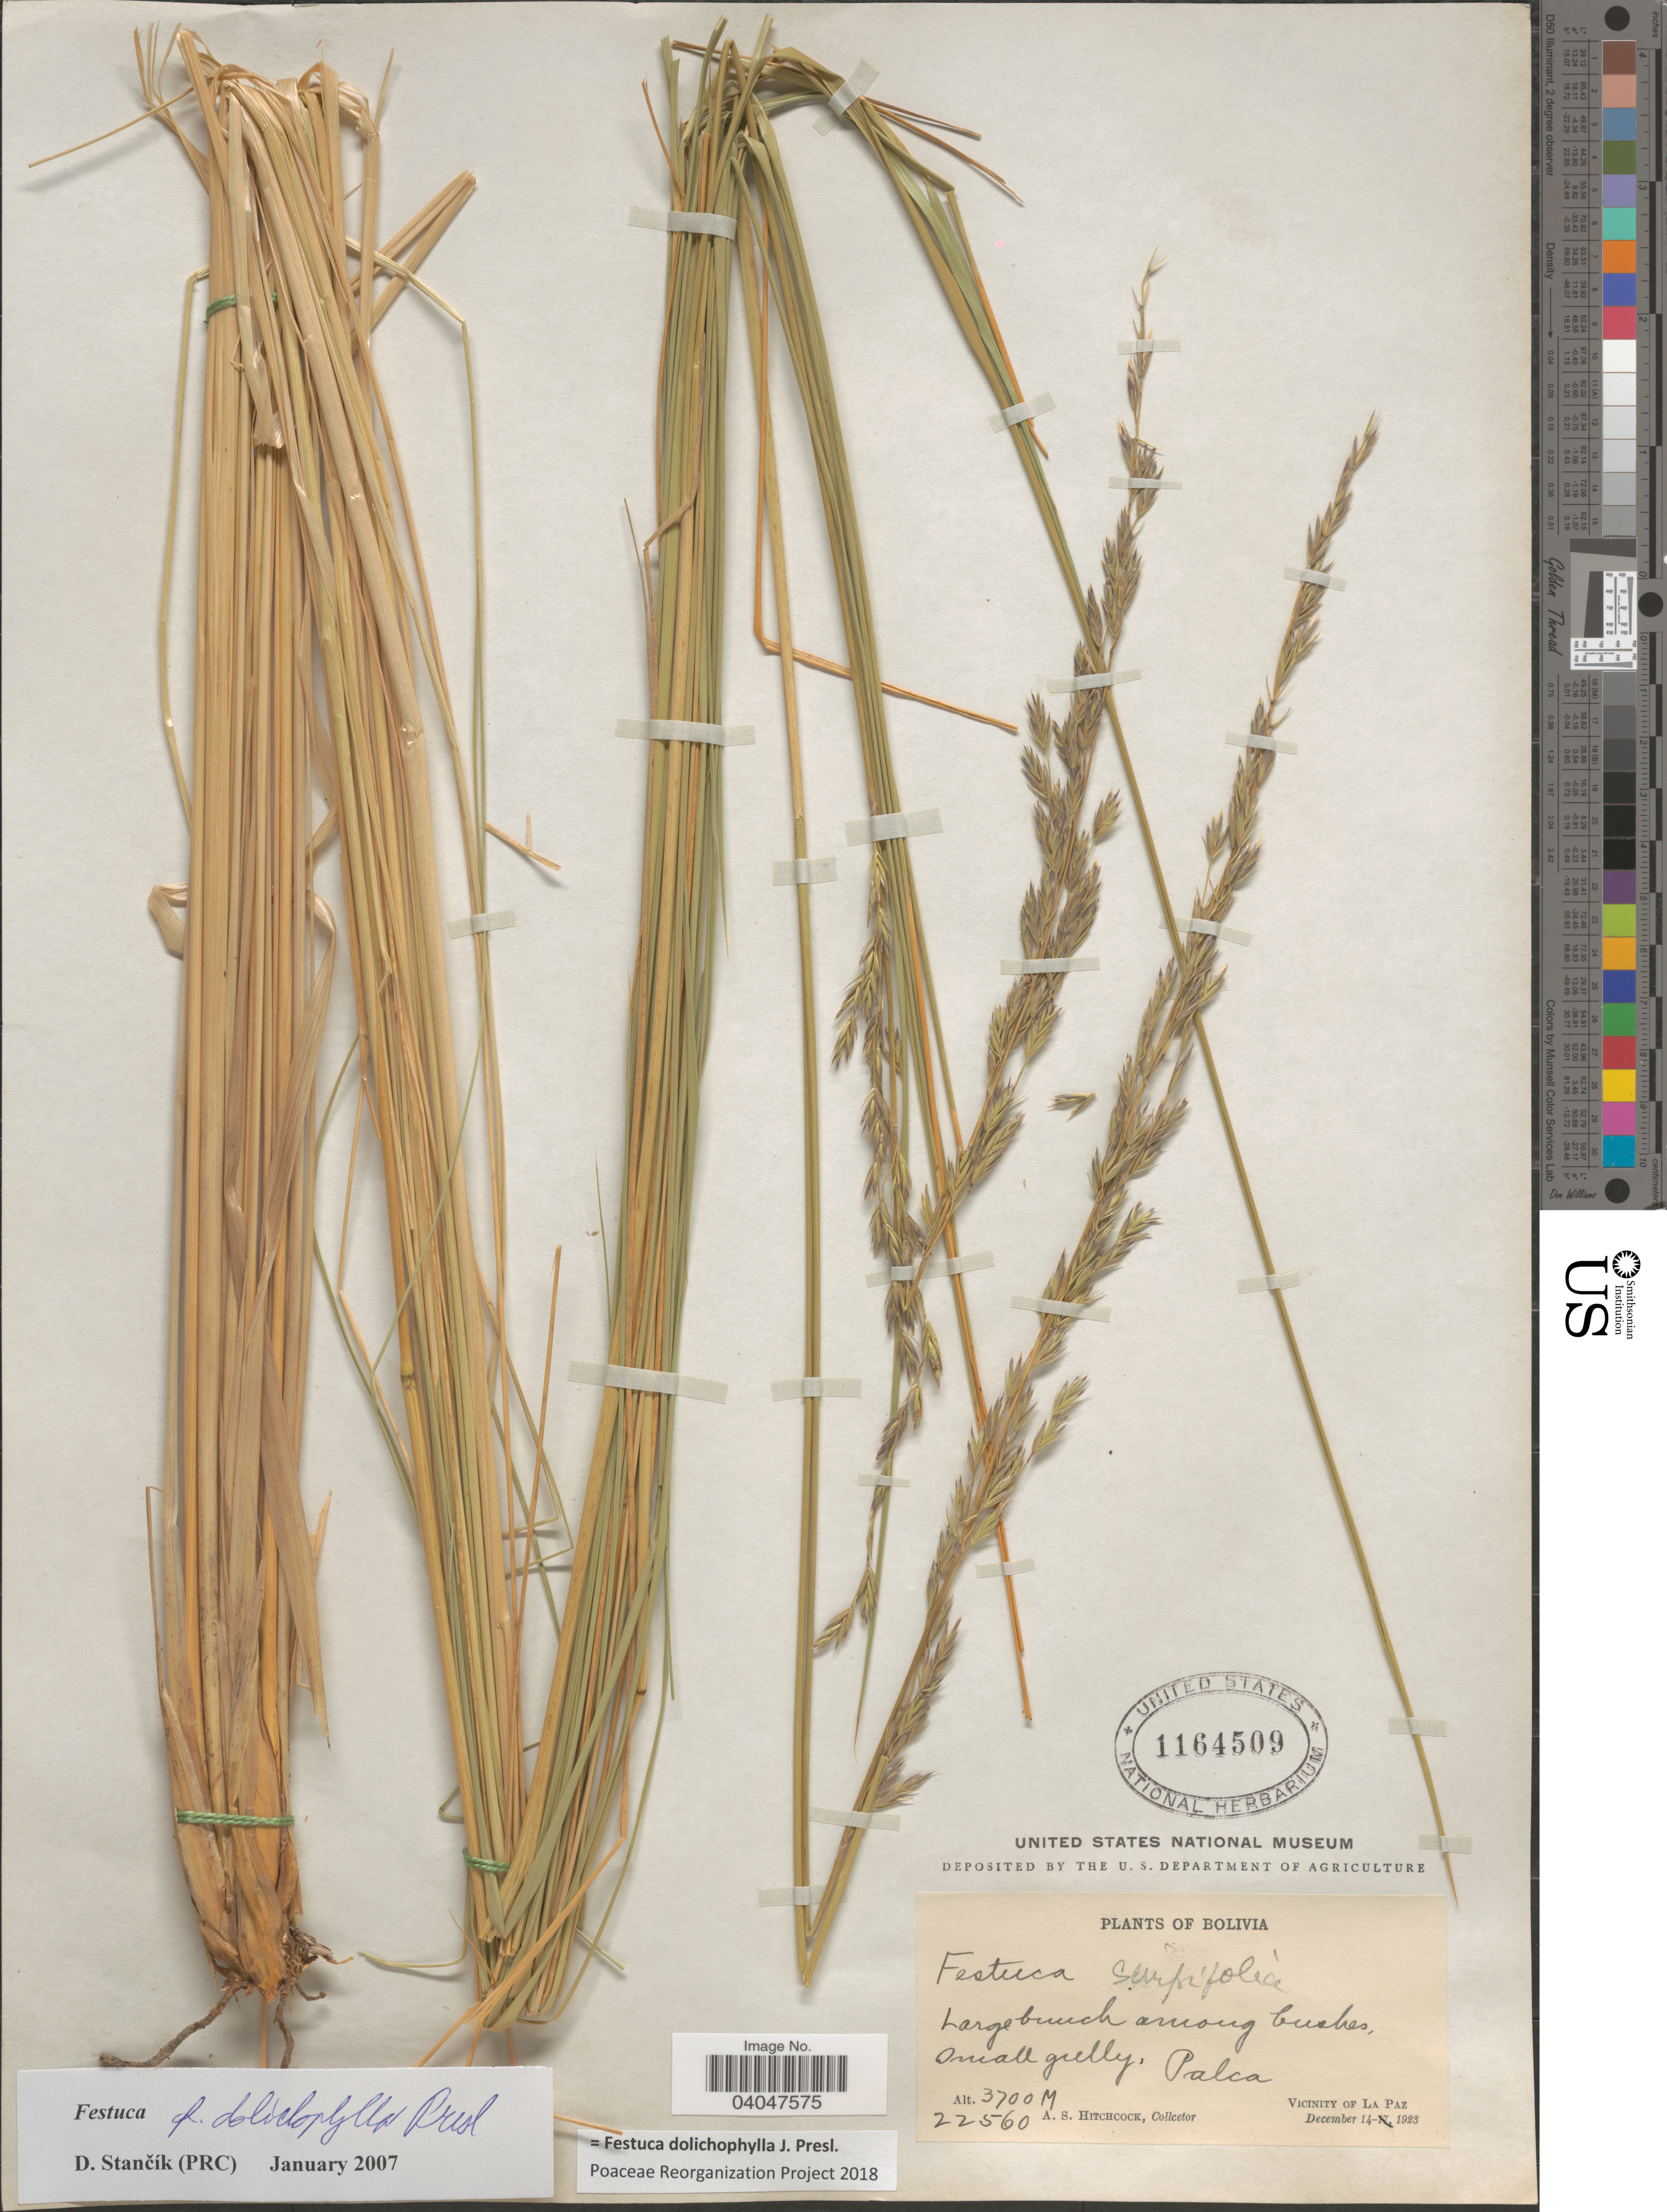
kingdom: Plantae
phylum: Tracheophyta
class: Liliopsida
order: Poales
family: Poaceae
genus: Festuca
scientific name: Festuca dolichophylla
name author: J. Presl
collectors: A. S. Hitchcock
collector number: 22560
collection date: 1923-12-14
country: Bolivia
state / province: La Paz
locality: Palca. Vicinity of La Paz.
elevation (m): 3700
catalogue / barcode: US 1164509